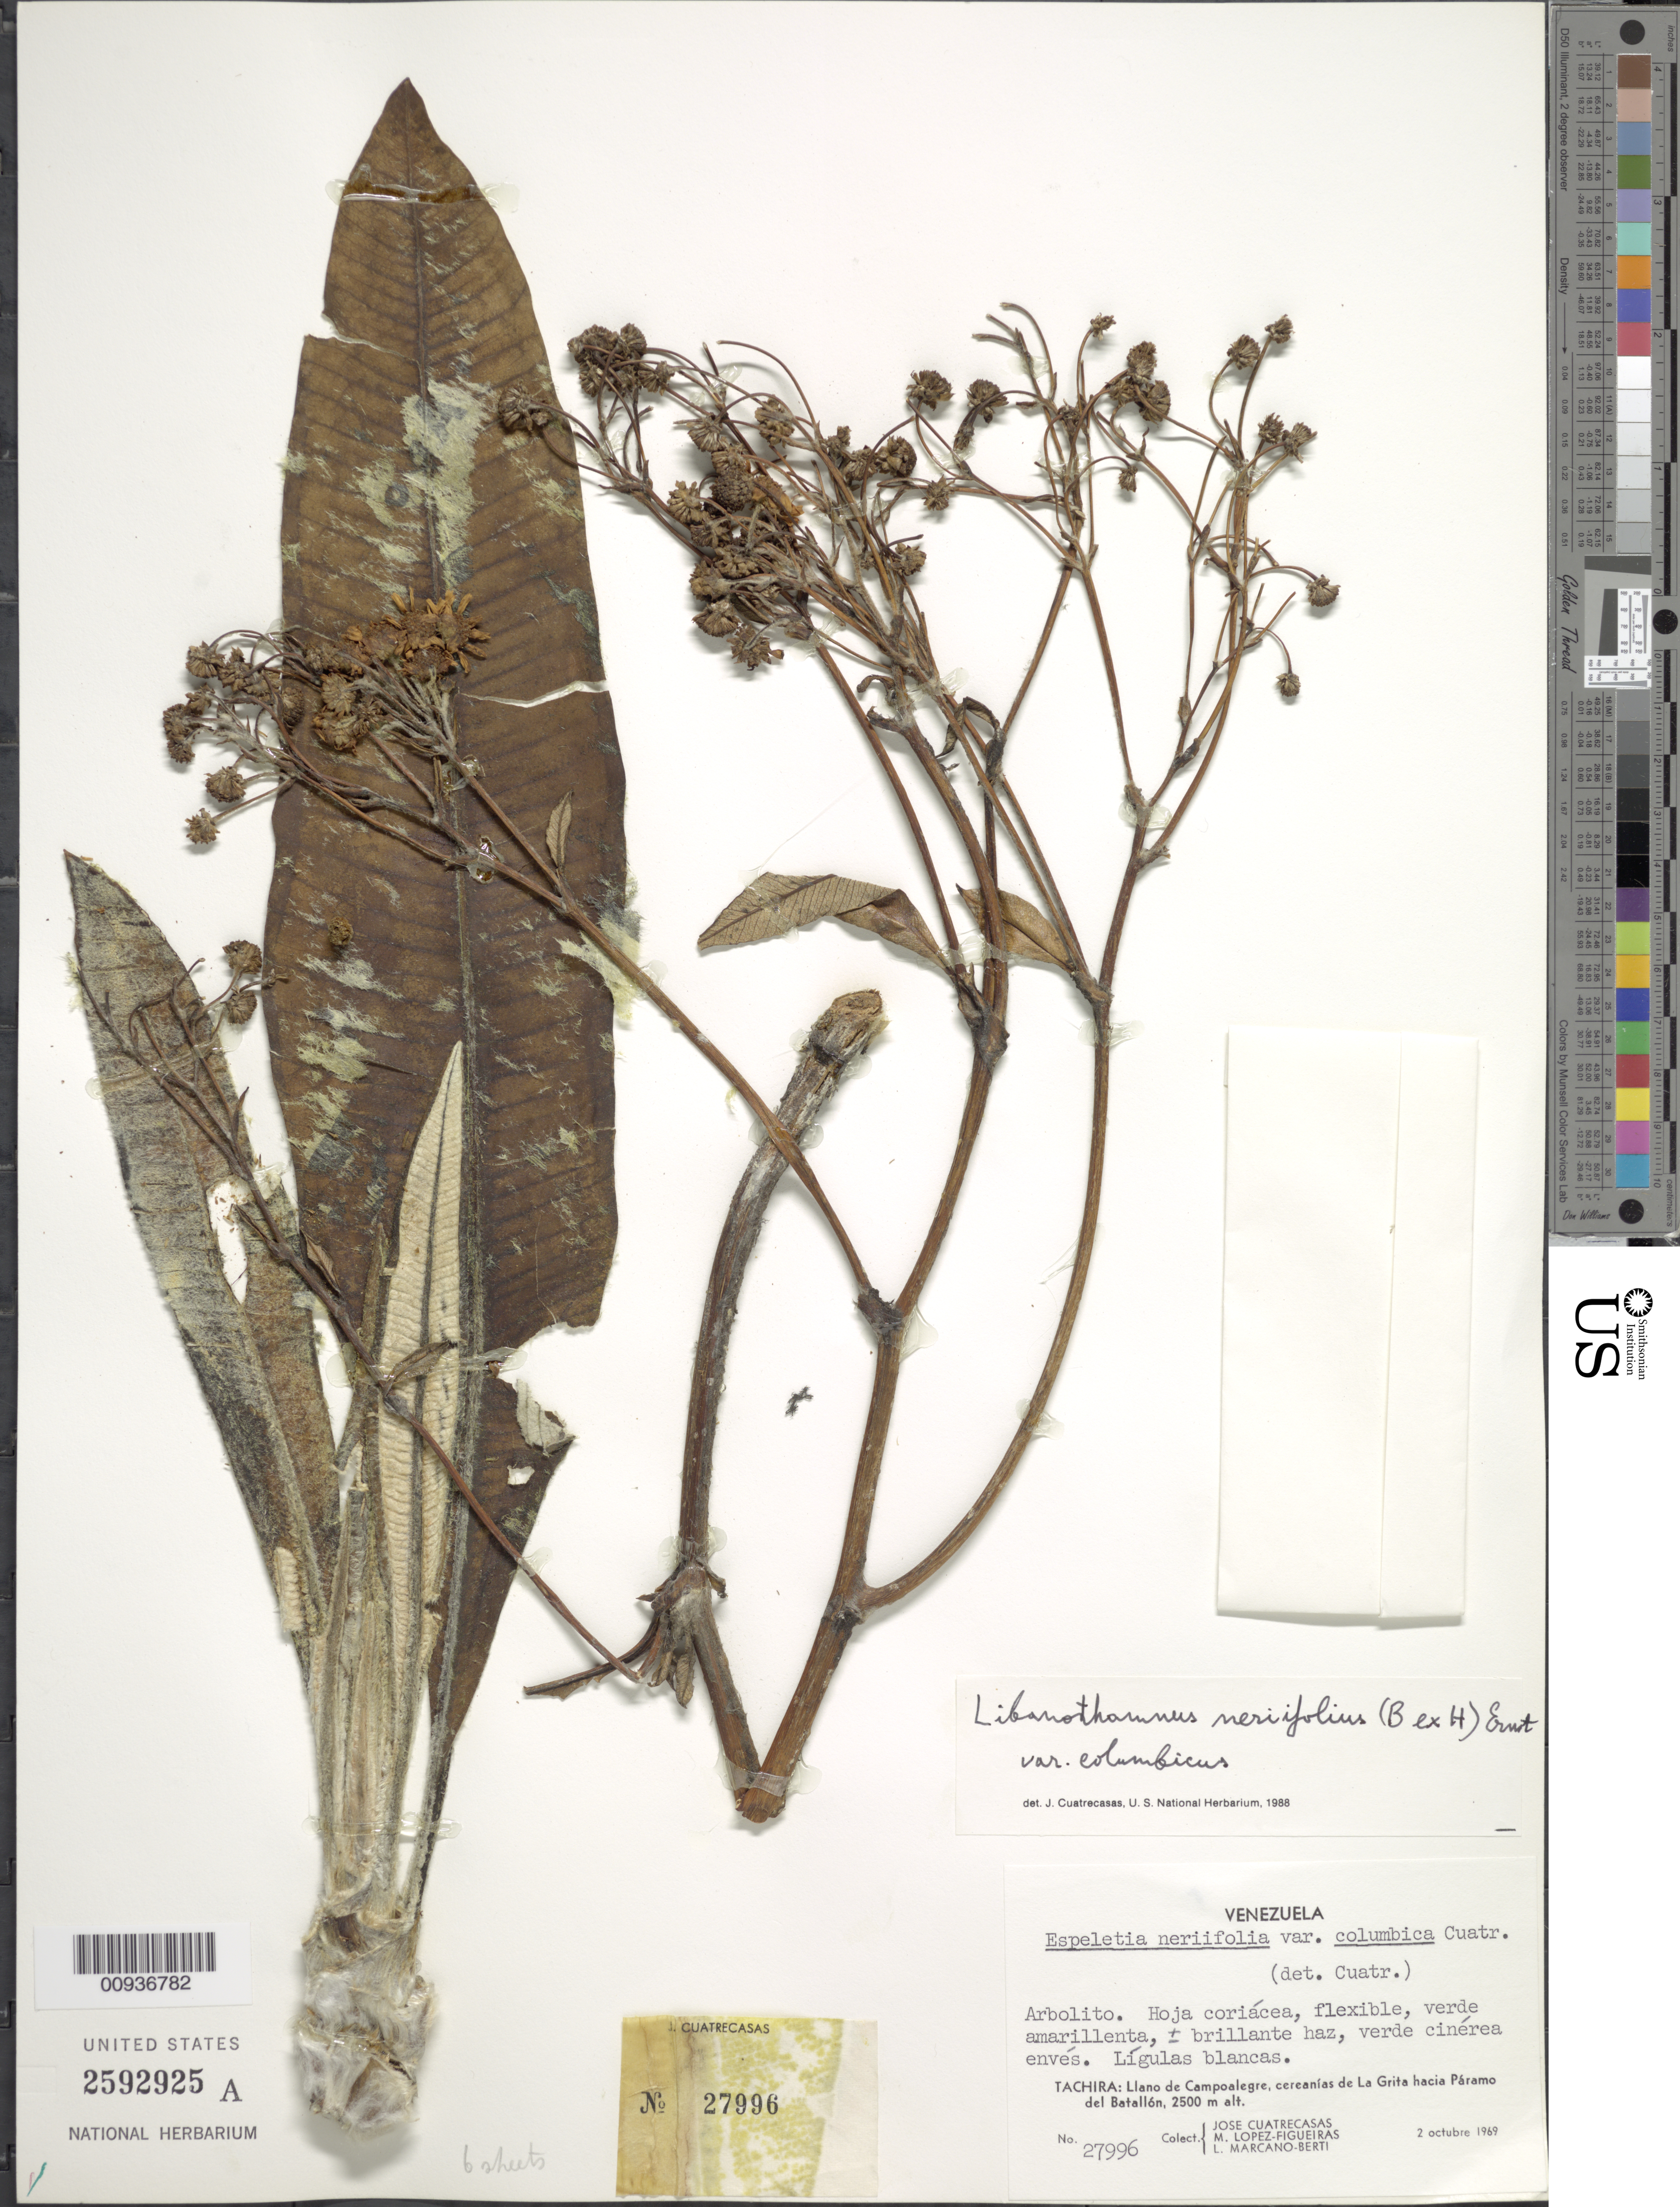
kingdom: Plantae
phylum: Tracheophyta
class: Magnoliopsida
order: Asterales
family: Asteraceae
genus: Libanothamnus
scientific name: Libanothamnus neriifolius var. columbicus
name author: (Cuatrec.) Cuatrec.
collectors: J. Cuatrecasas, M. López Figueiras & L. Marcano-Berti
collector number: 27996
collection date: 1969-10-02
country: Venezuela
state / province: Tachira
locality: Llano de Campoalegre, cereanias de La Grita hacia Paramo del Batallon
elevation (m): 2500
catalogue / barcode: US 2592925A